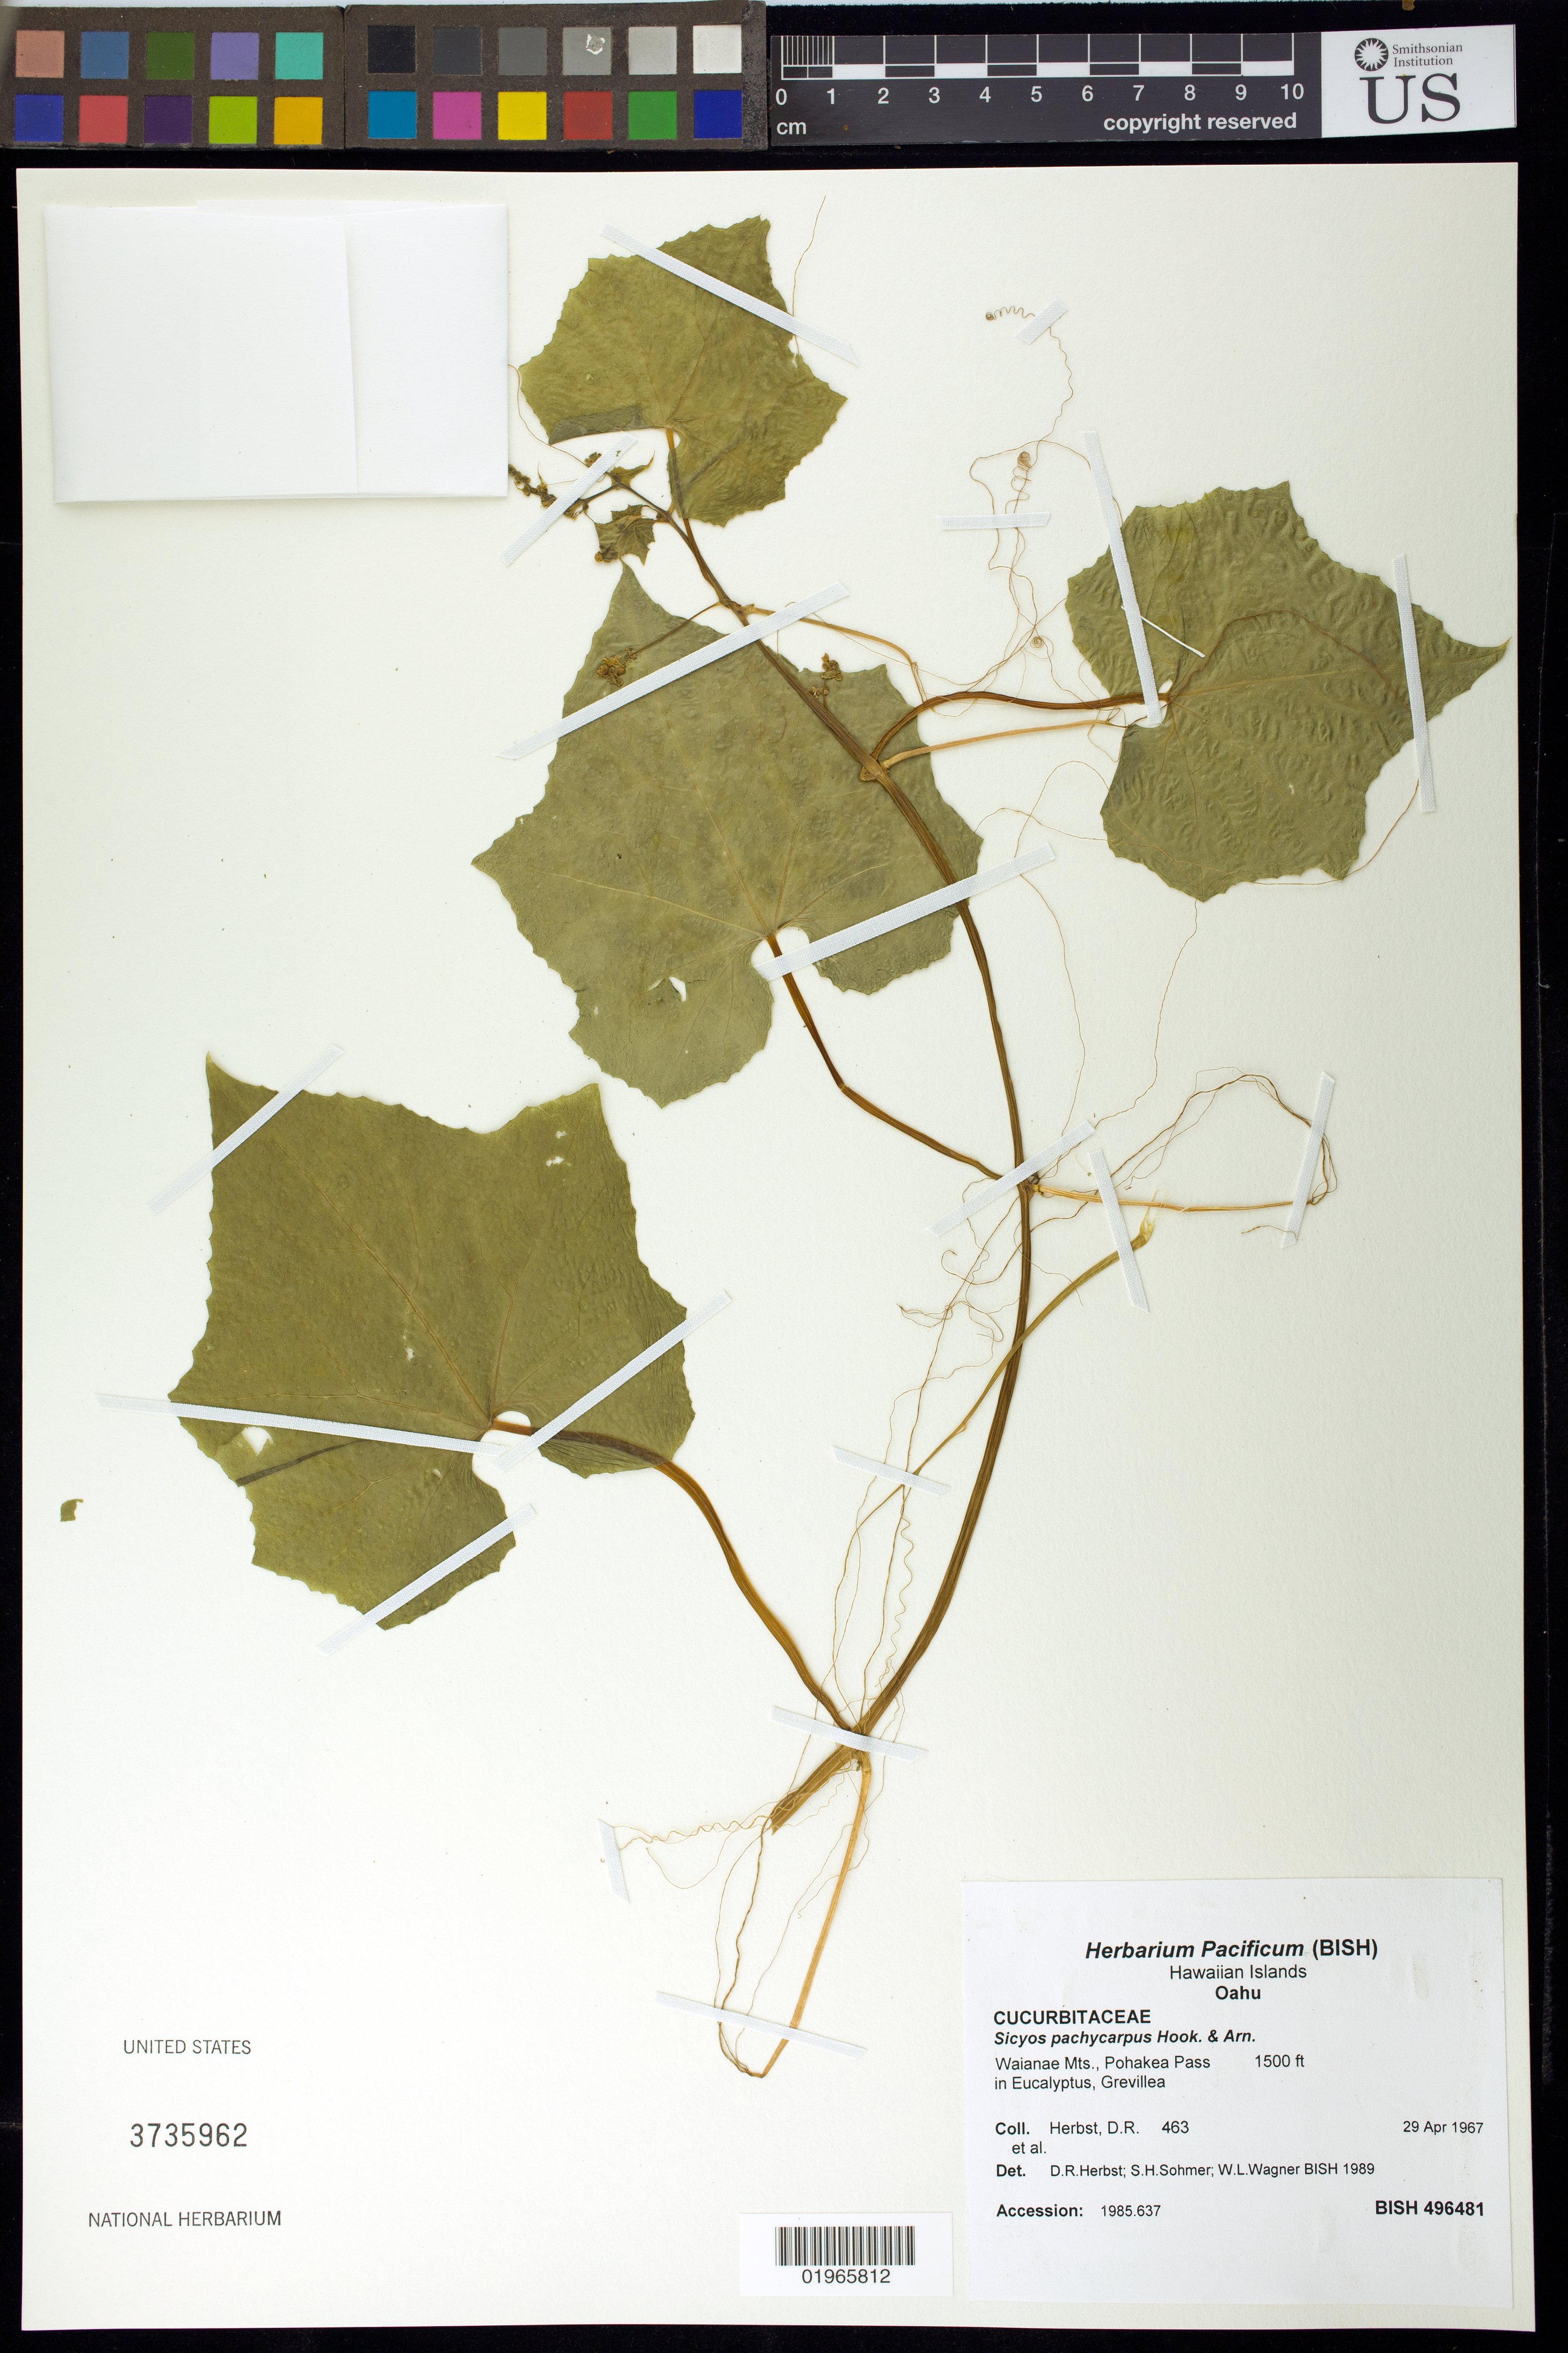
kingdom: Plantae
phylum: Tracheophyta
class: Magnoliopsida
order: Cucurbitales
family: Cucurbitaceae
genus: Sicyos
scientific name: Sicyos pachycarpus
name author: Hook. & Arn.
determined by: Herbst, D. R.; Sohmer, S. H.; Wagner, W. L.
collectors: D. R. Herbst & et al.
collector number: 463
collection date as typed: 29 Apr 1967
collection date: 1967-04-29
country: United States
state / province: Hawaii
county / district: Honolulu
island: Oahu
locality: Wai'anae Mts, Pohakea Pass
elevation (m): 457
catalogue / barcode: US 3735962